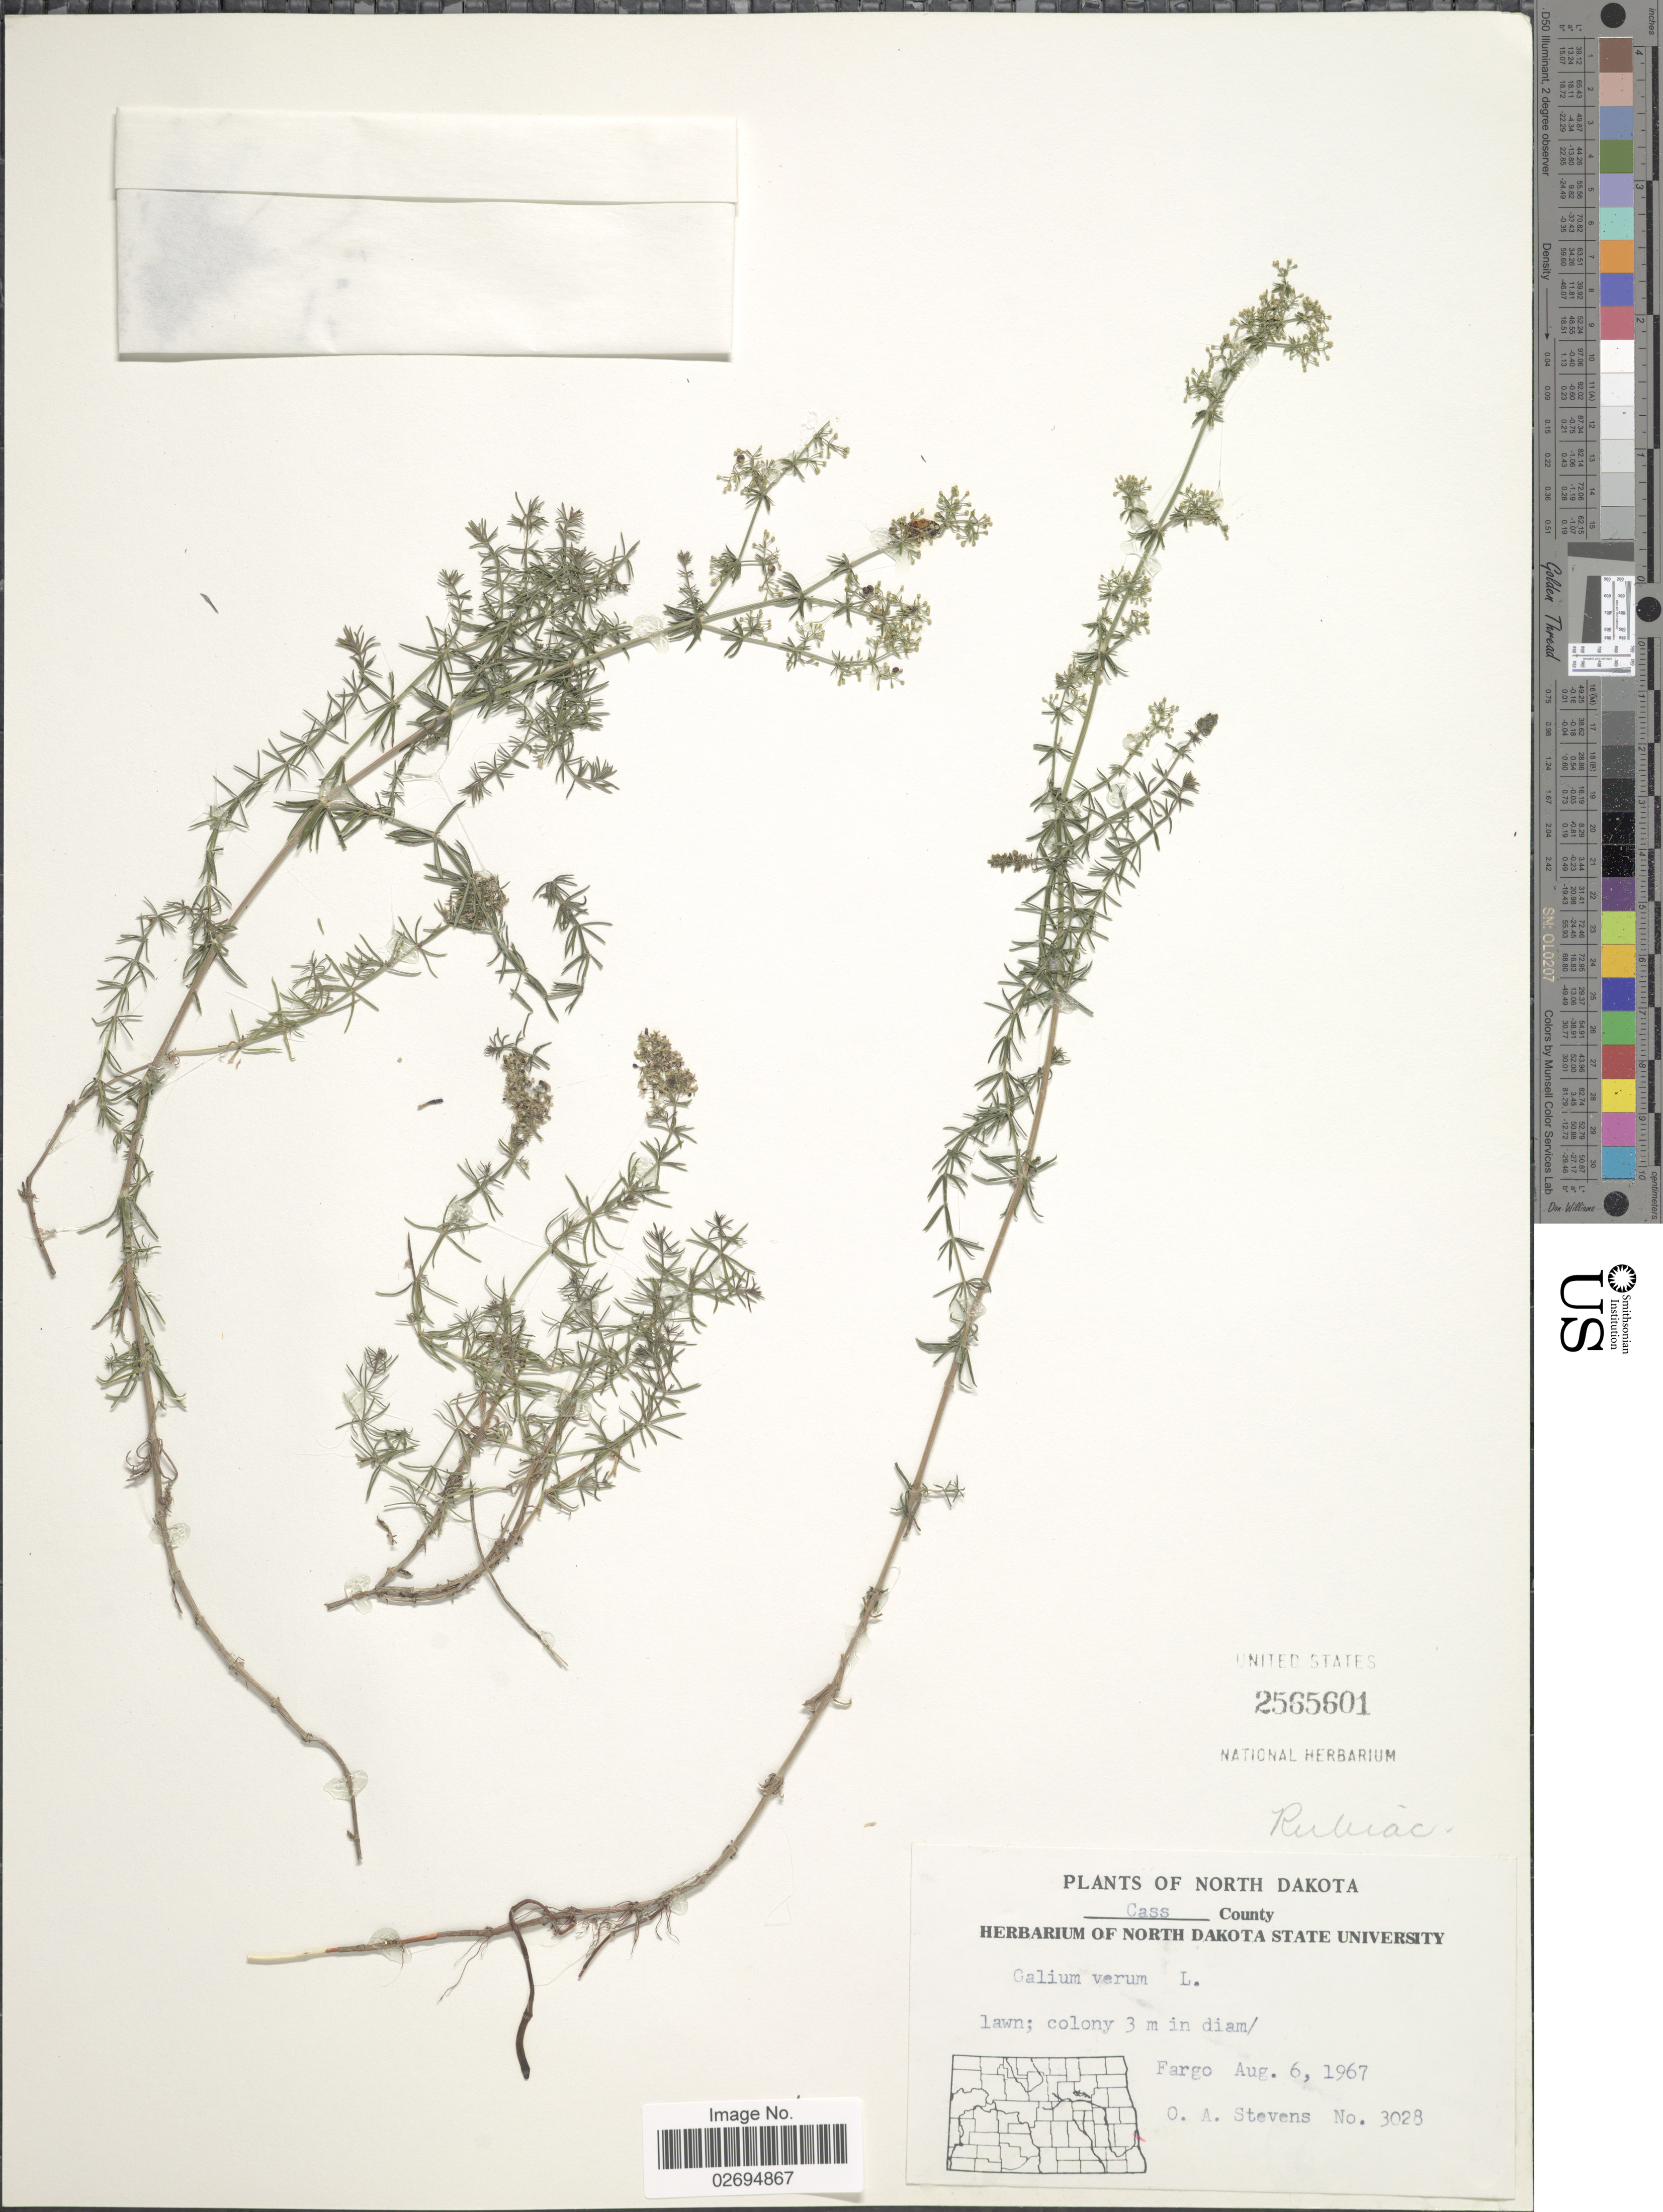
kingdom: Plantae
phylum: Tracheophyta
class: Magnoliopsida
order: Gentianales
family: Rubiaceae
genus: Galium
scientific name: Galium verum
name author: L.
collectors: O. A. Stevens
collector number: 3028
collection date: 1967-08-06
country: United States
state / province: North Dakota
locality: Cass County, Fargo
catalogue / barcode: US 2565601